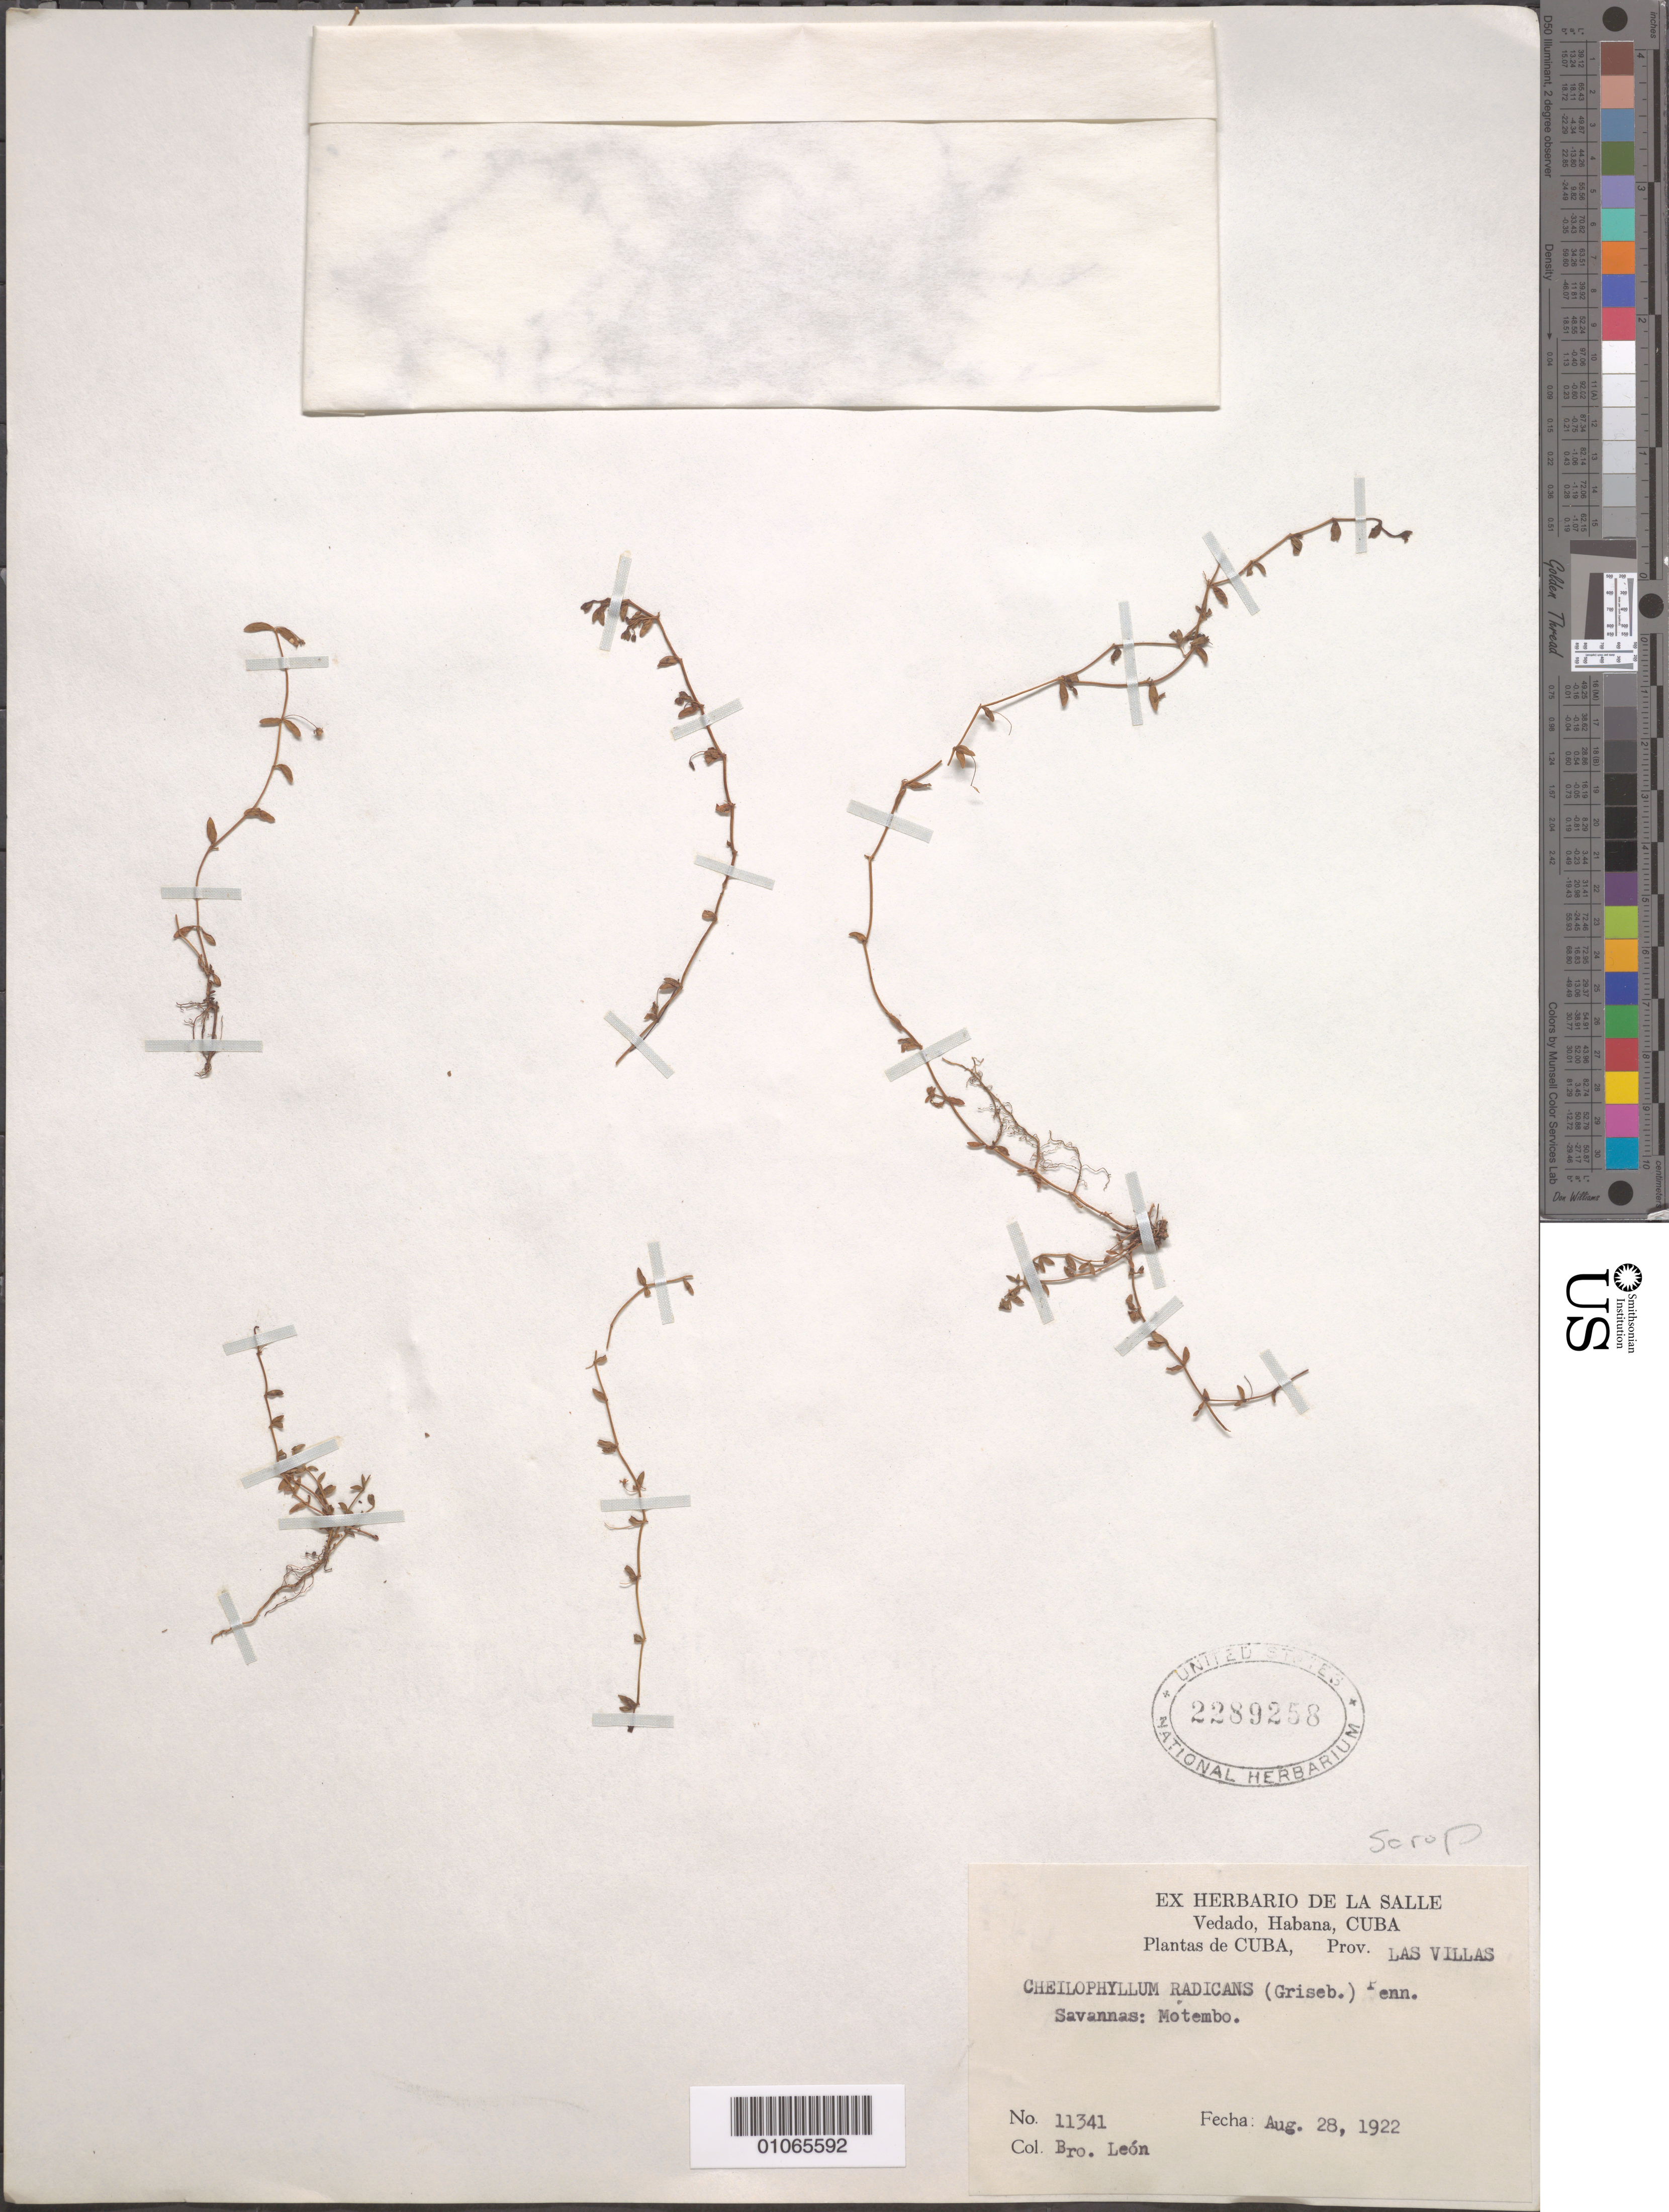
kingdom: Plantae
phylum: Tracheophyta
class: Magnoliopsida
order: Lamiales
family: Plantaginaceae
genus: Cheilophyllum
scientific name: Cheilophyllum radicans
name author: (Griseb.) Pennell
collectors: Bro. León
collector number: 11341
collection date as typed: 28 Aug 1922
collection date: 1922-08-28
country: Cuba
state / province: Las Villas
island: Cuba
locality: Savannas; Motembo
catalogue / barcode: US 2289258